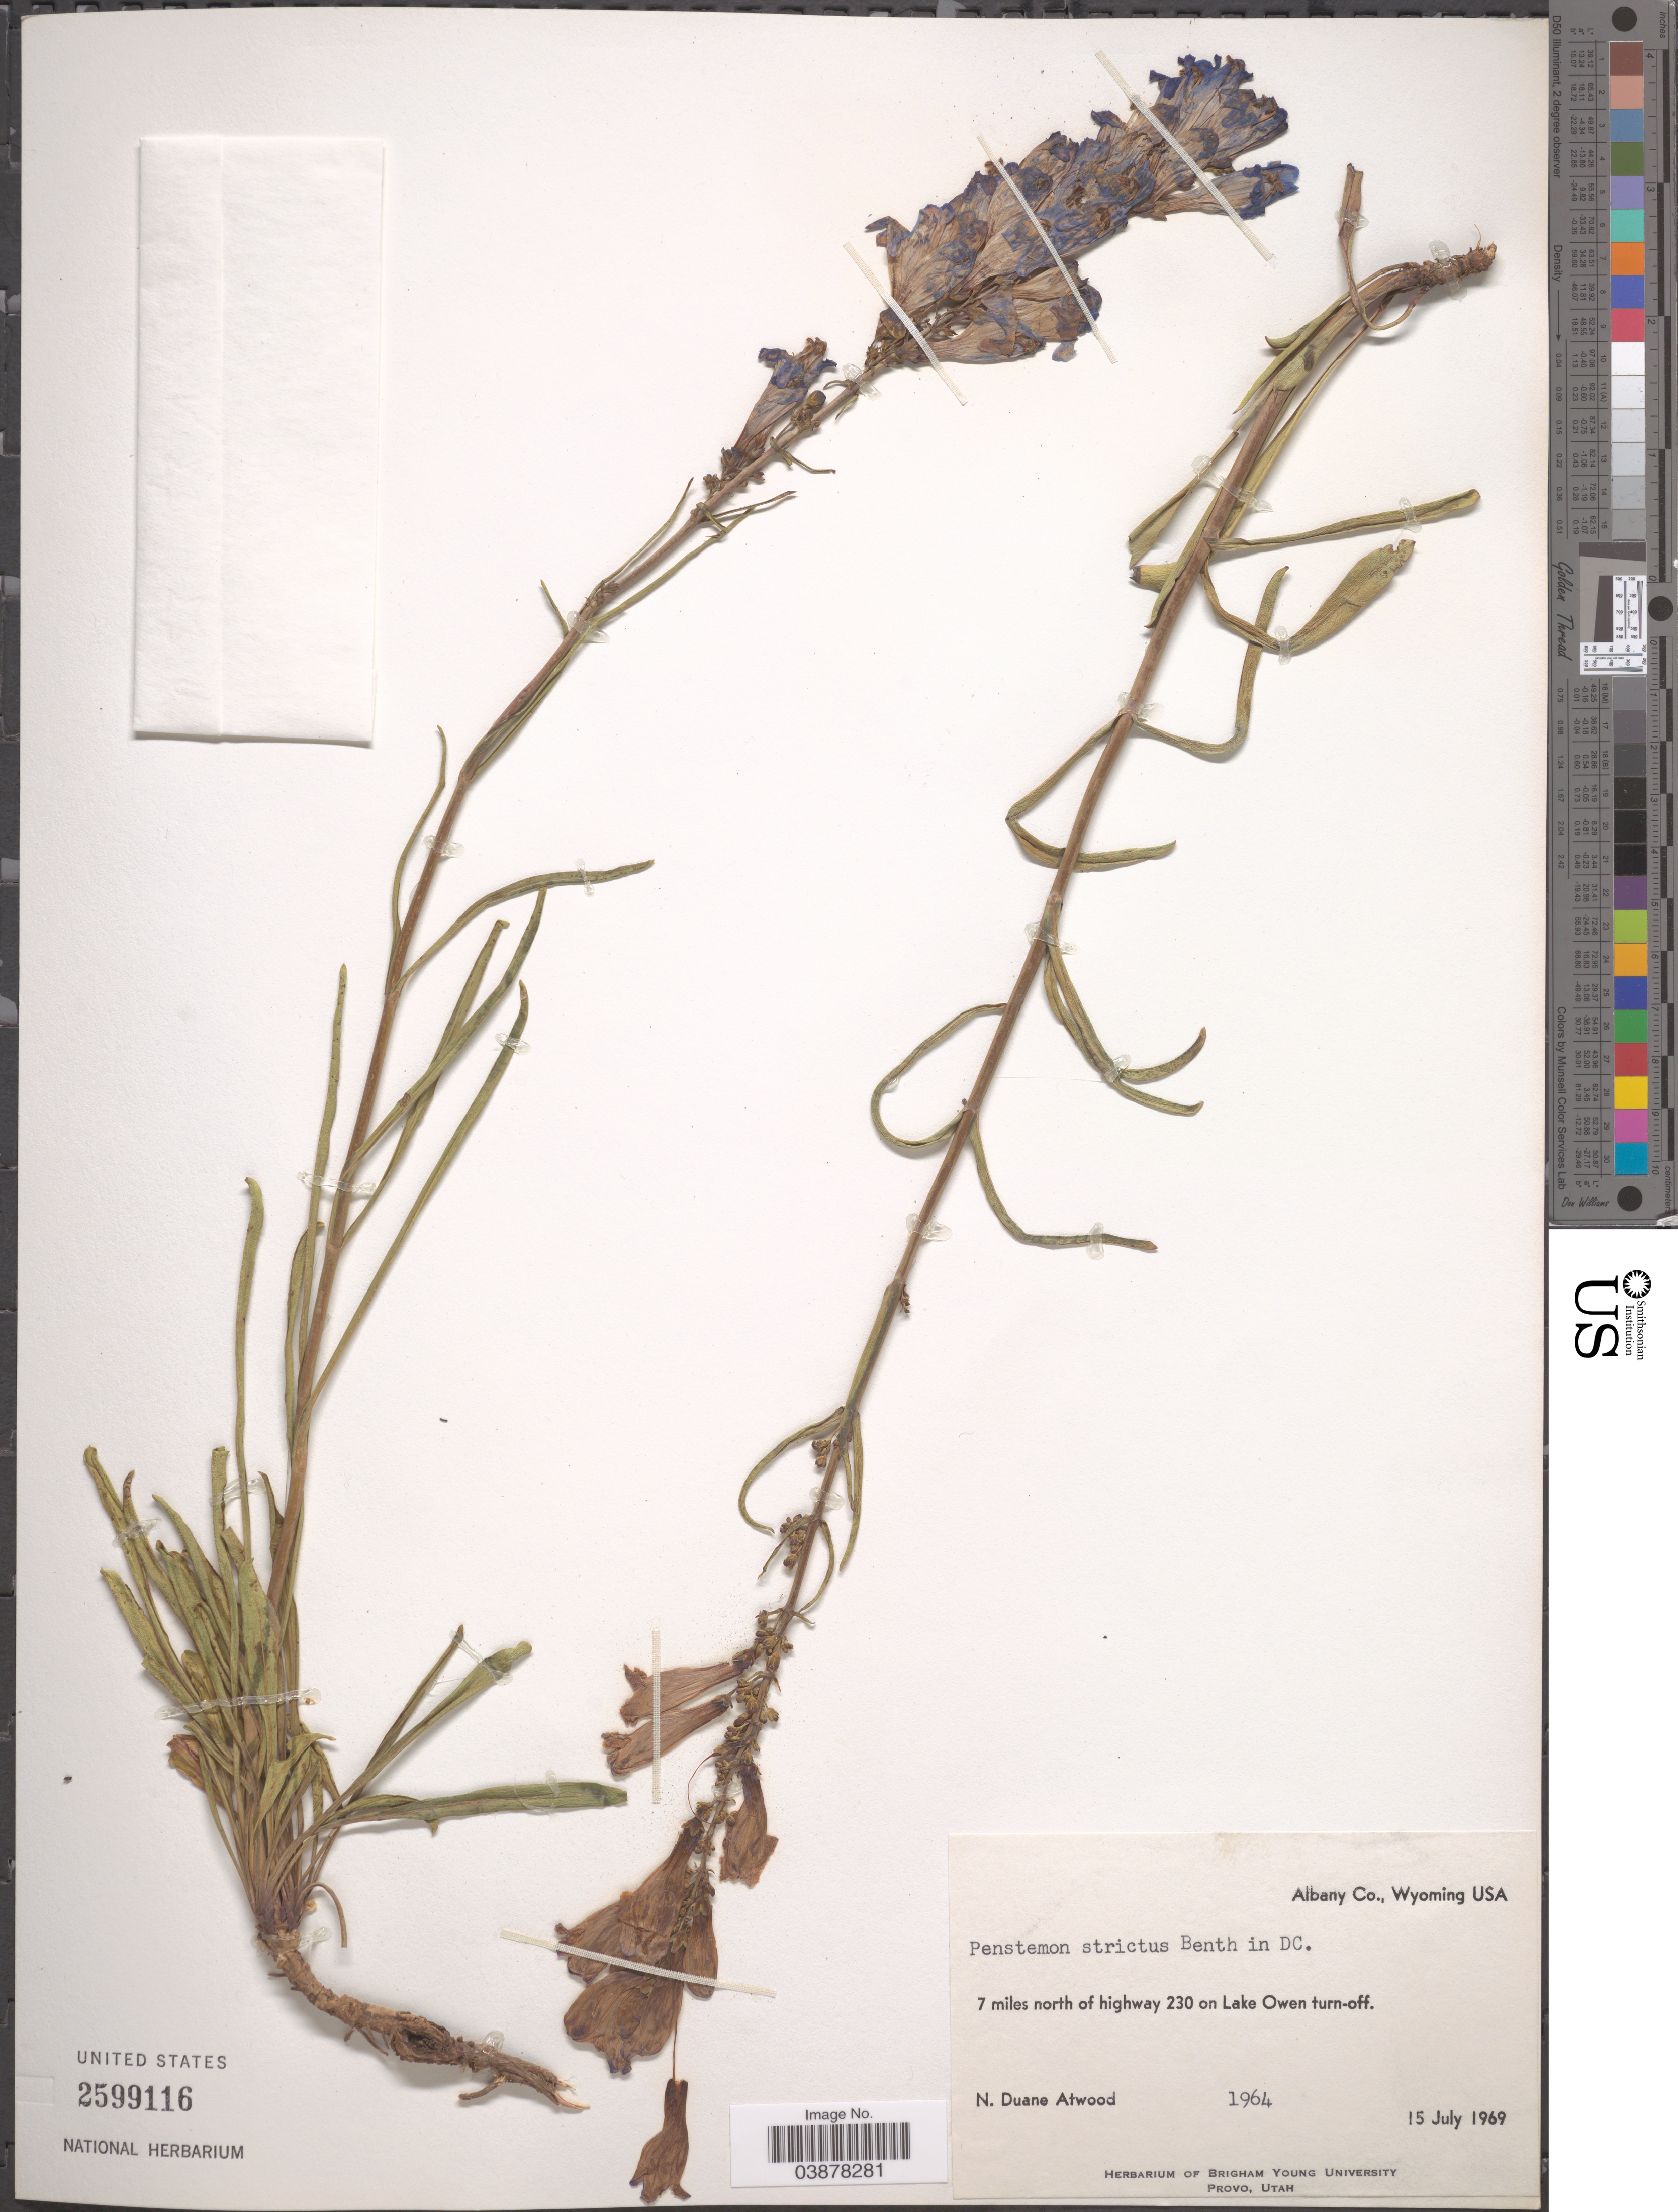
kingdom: Plantae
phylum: Tracheophyta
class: Magnoliopsida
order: Lamiales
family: Plantaginaceae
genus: Penstemon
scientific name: Penstemon strictus subsp. strictus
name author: Benth.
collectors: N. Atwood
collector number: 1964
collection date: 1969-07-15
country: United States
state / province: Wyoming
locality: Albany Co. 7 miles north of highway 230 on Lake Owen turn-off.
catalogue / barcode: US 2599116